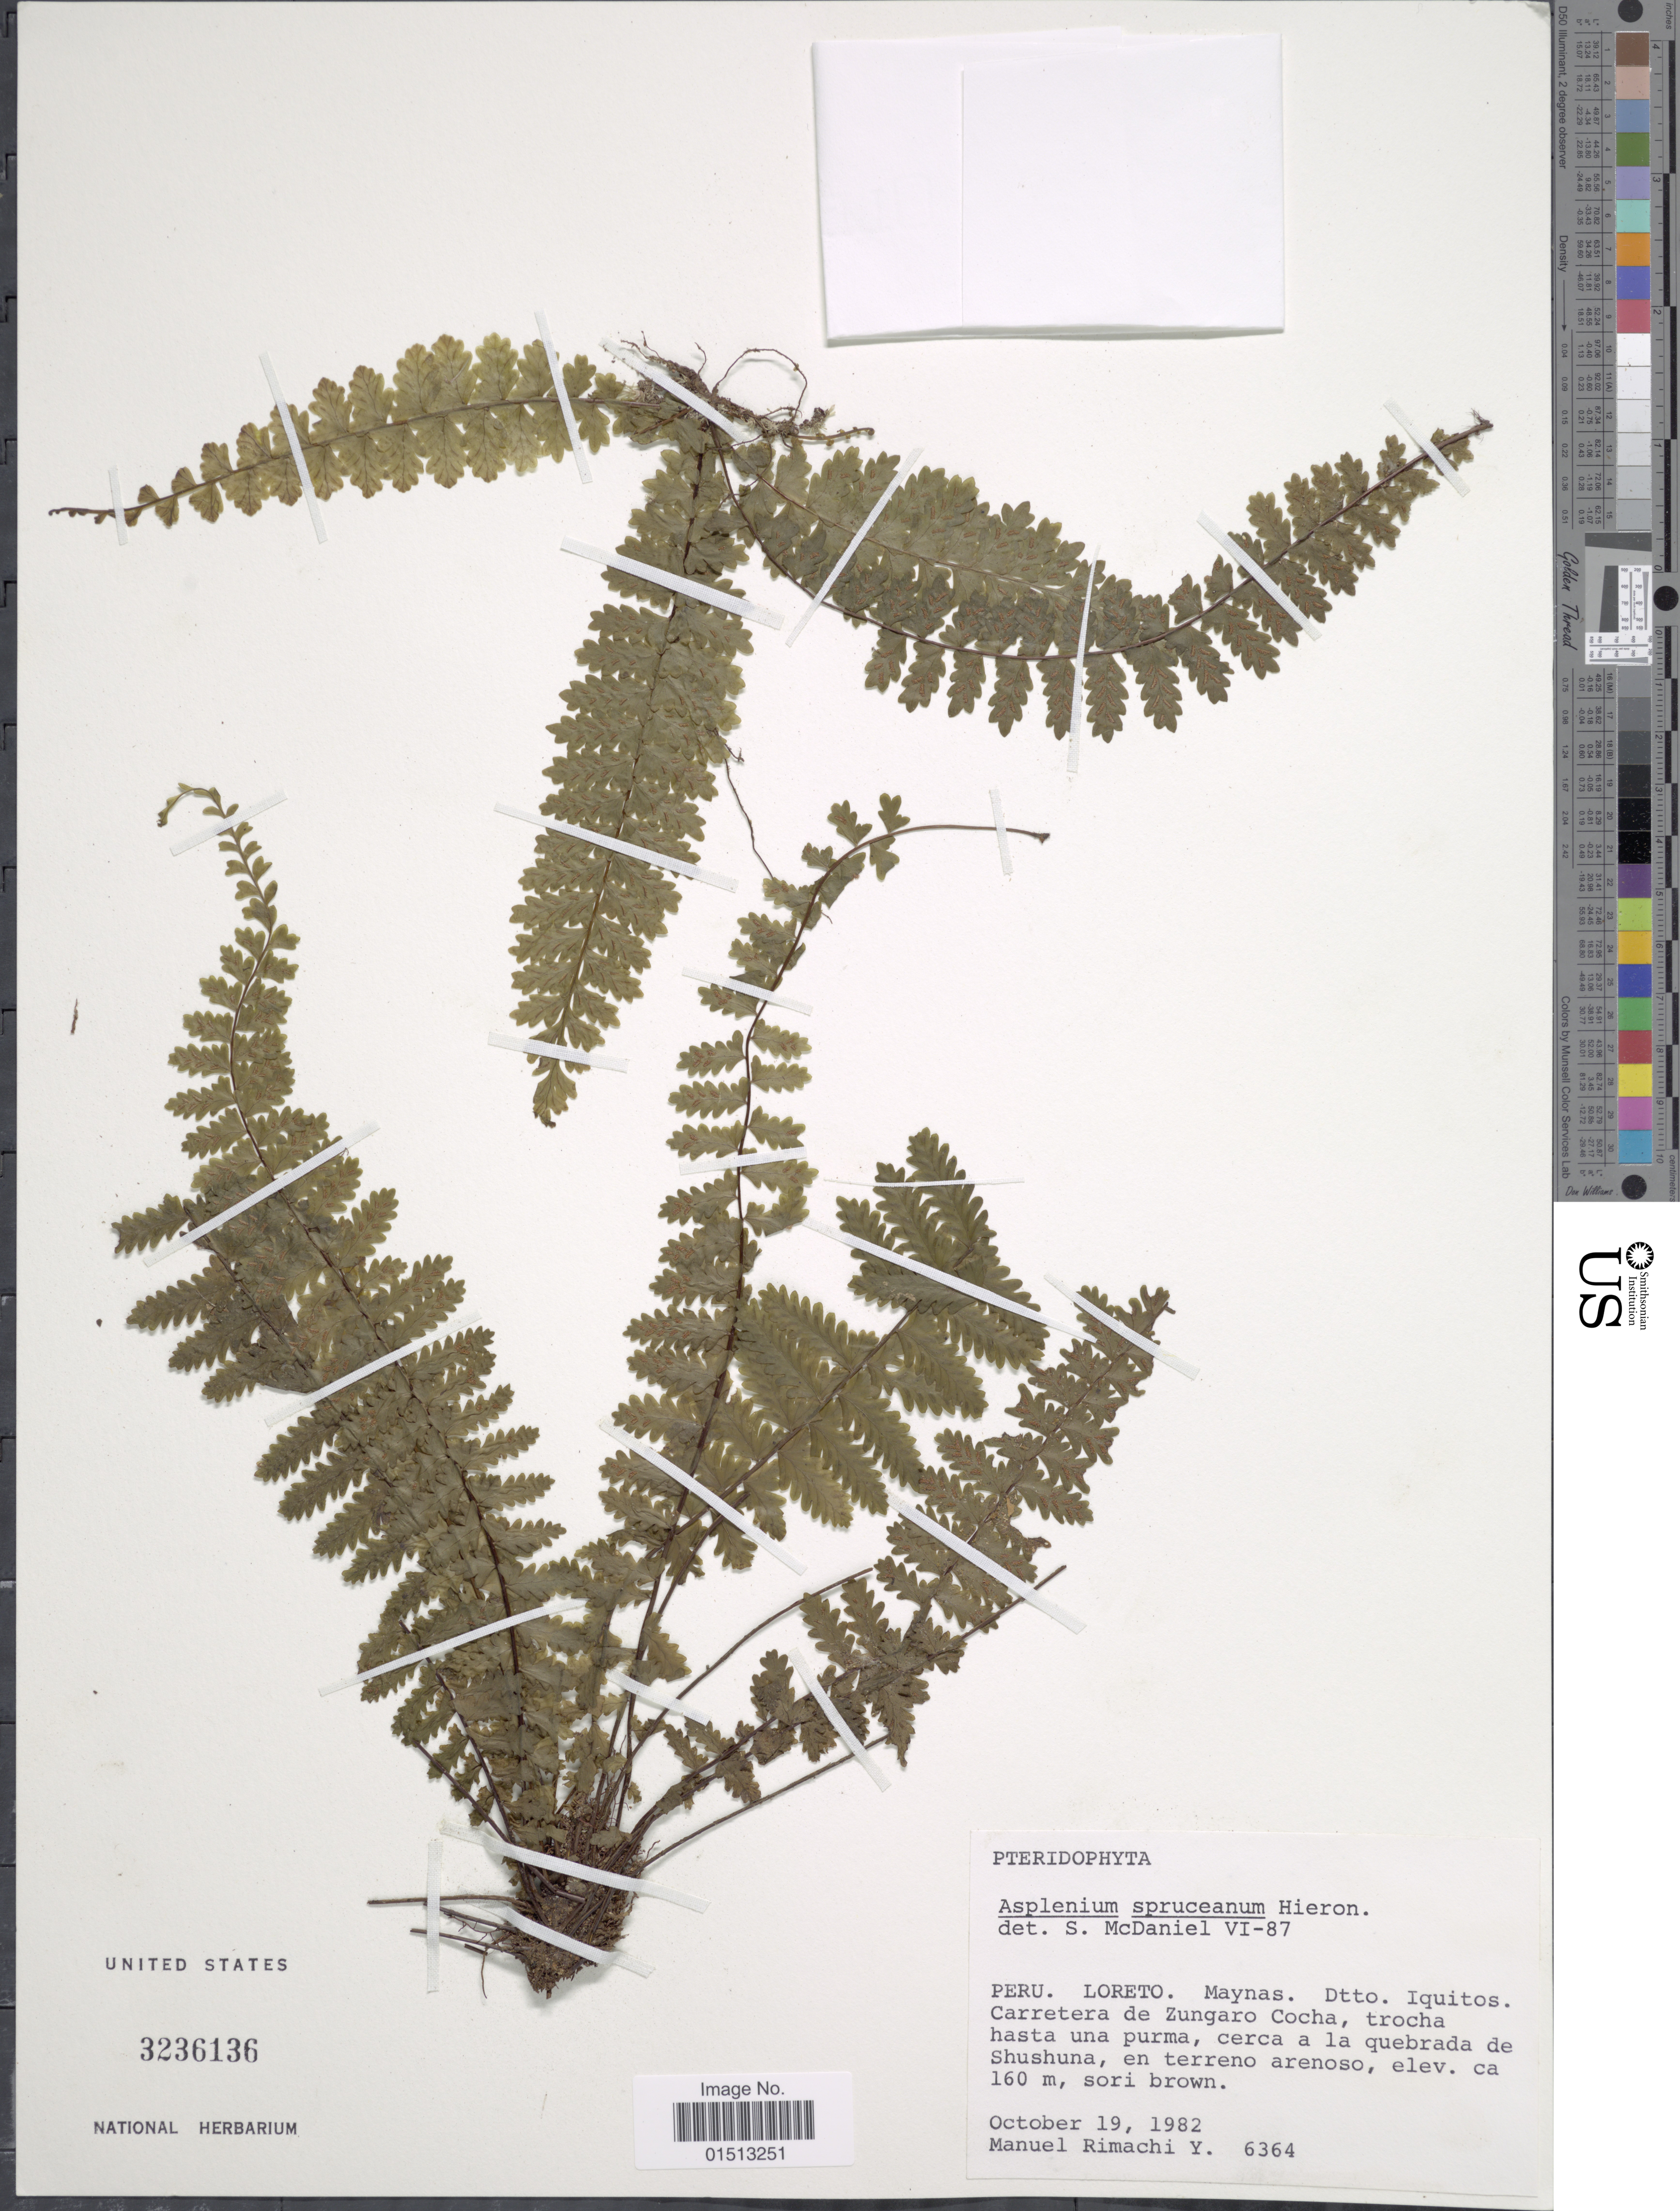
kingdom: Plantae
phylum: Tracheophyta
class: Polypodiopsida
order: Polypodiales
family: Aspleniaceae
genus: Asplenium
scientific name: Asplenium spruceanum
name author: Hieron.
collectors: M. Rimachi Y.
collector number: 6364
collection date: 1982-10-18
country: Peru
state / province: Loreto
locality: Maynas, Dtto. Iquitos, Carretera de Zungaro Cocha, trocha hasta una purma, cerca a la quebrada de Shushuna, en terreno arenoso.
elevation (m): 160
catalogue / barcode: US 3236136